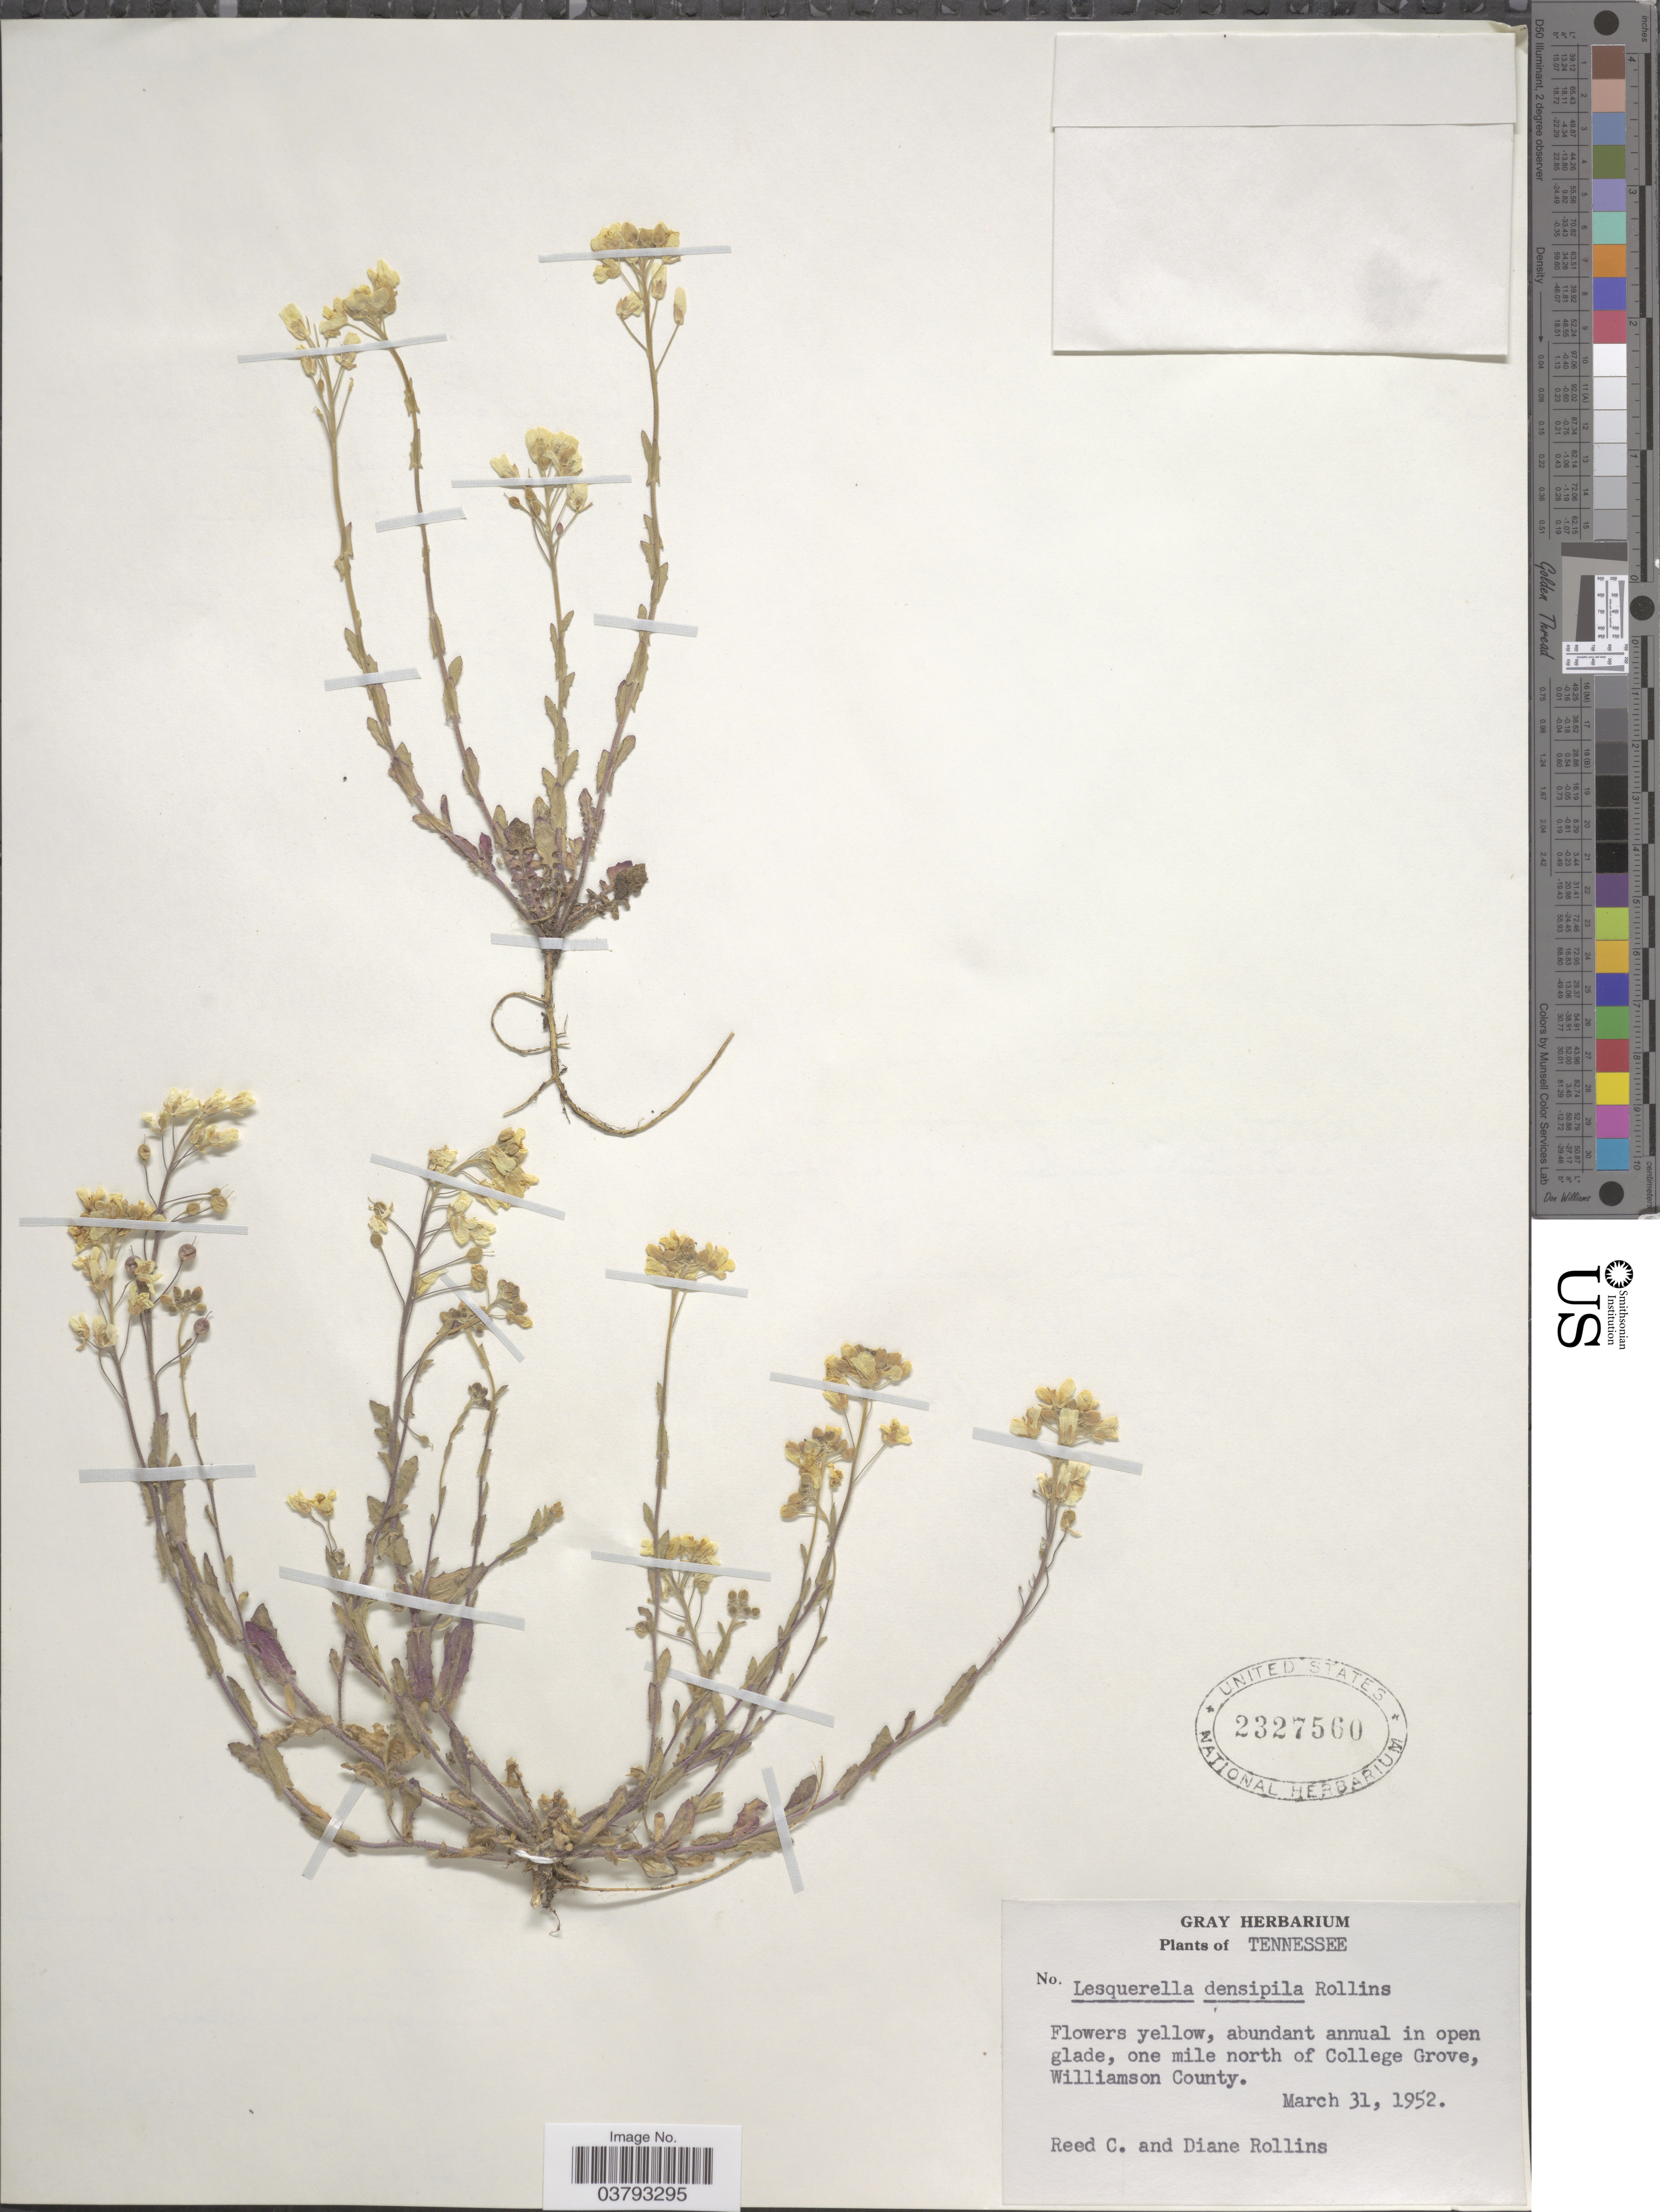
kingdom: Plantae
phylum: Tracheophyta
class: Magnoliopsida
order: Brassicales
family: Brassicaceae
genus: Lesquerella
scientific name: Lesquerella densipila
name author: Rollins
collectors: R. C. Rollins & D. Rollins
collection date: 1952-03-31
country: United States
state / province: Tennessee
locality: One mile north of College Grove, Williamson County.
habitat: abundant annual in open glade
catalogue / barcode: US 2327560